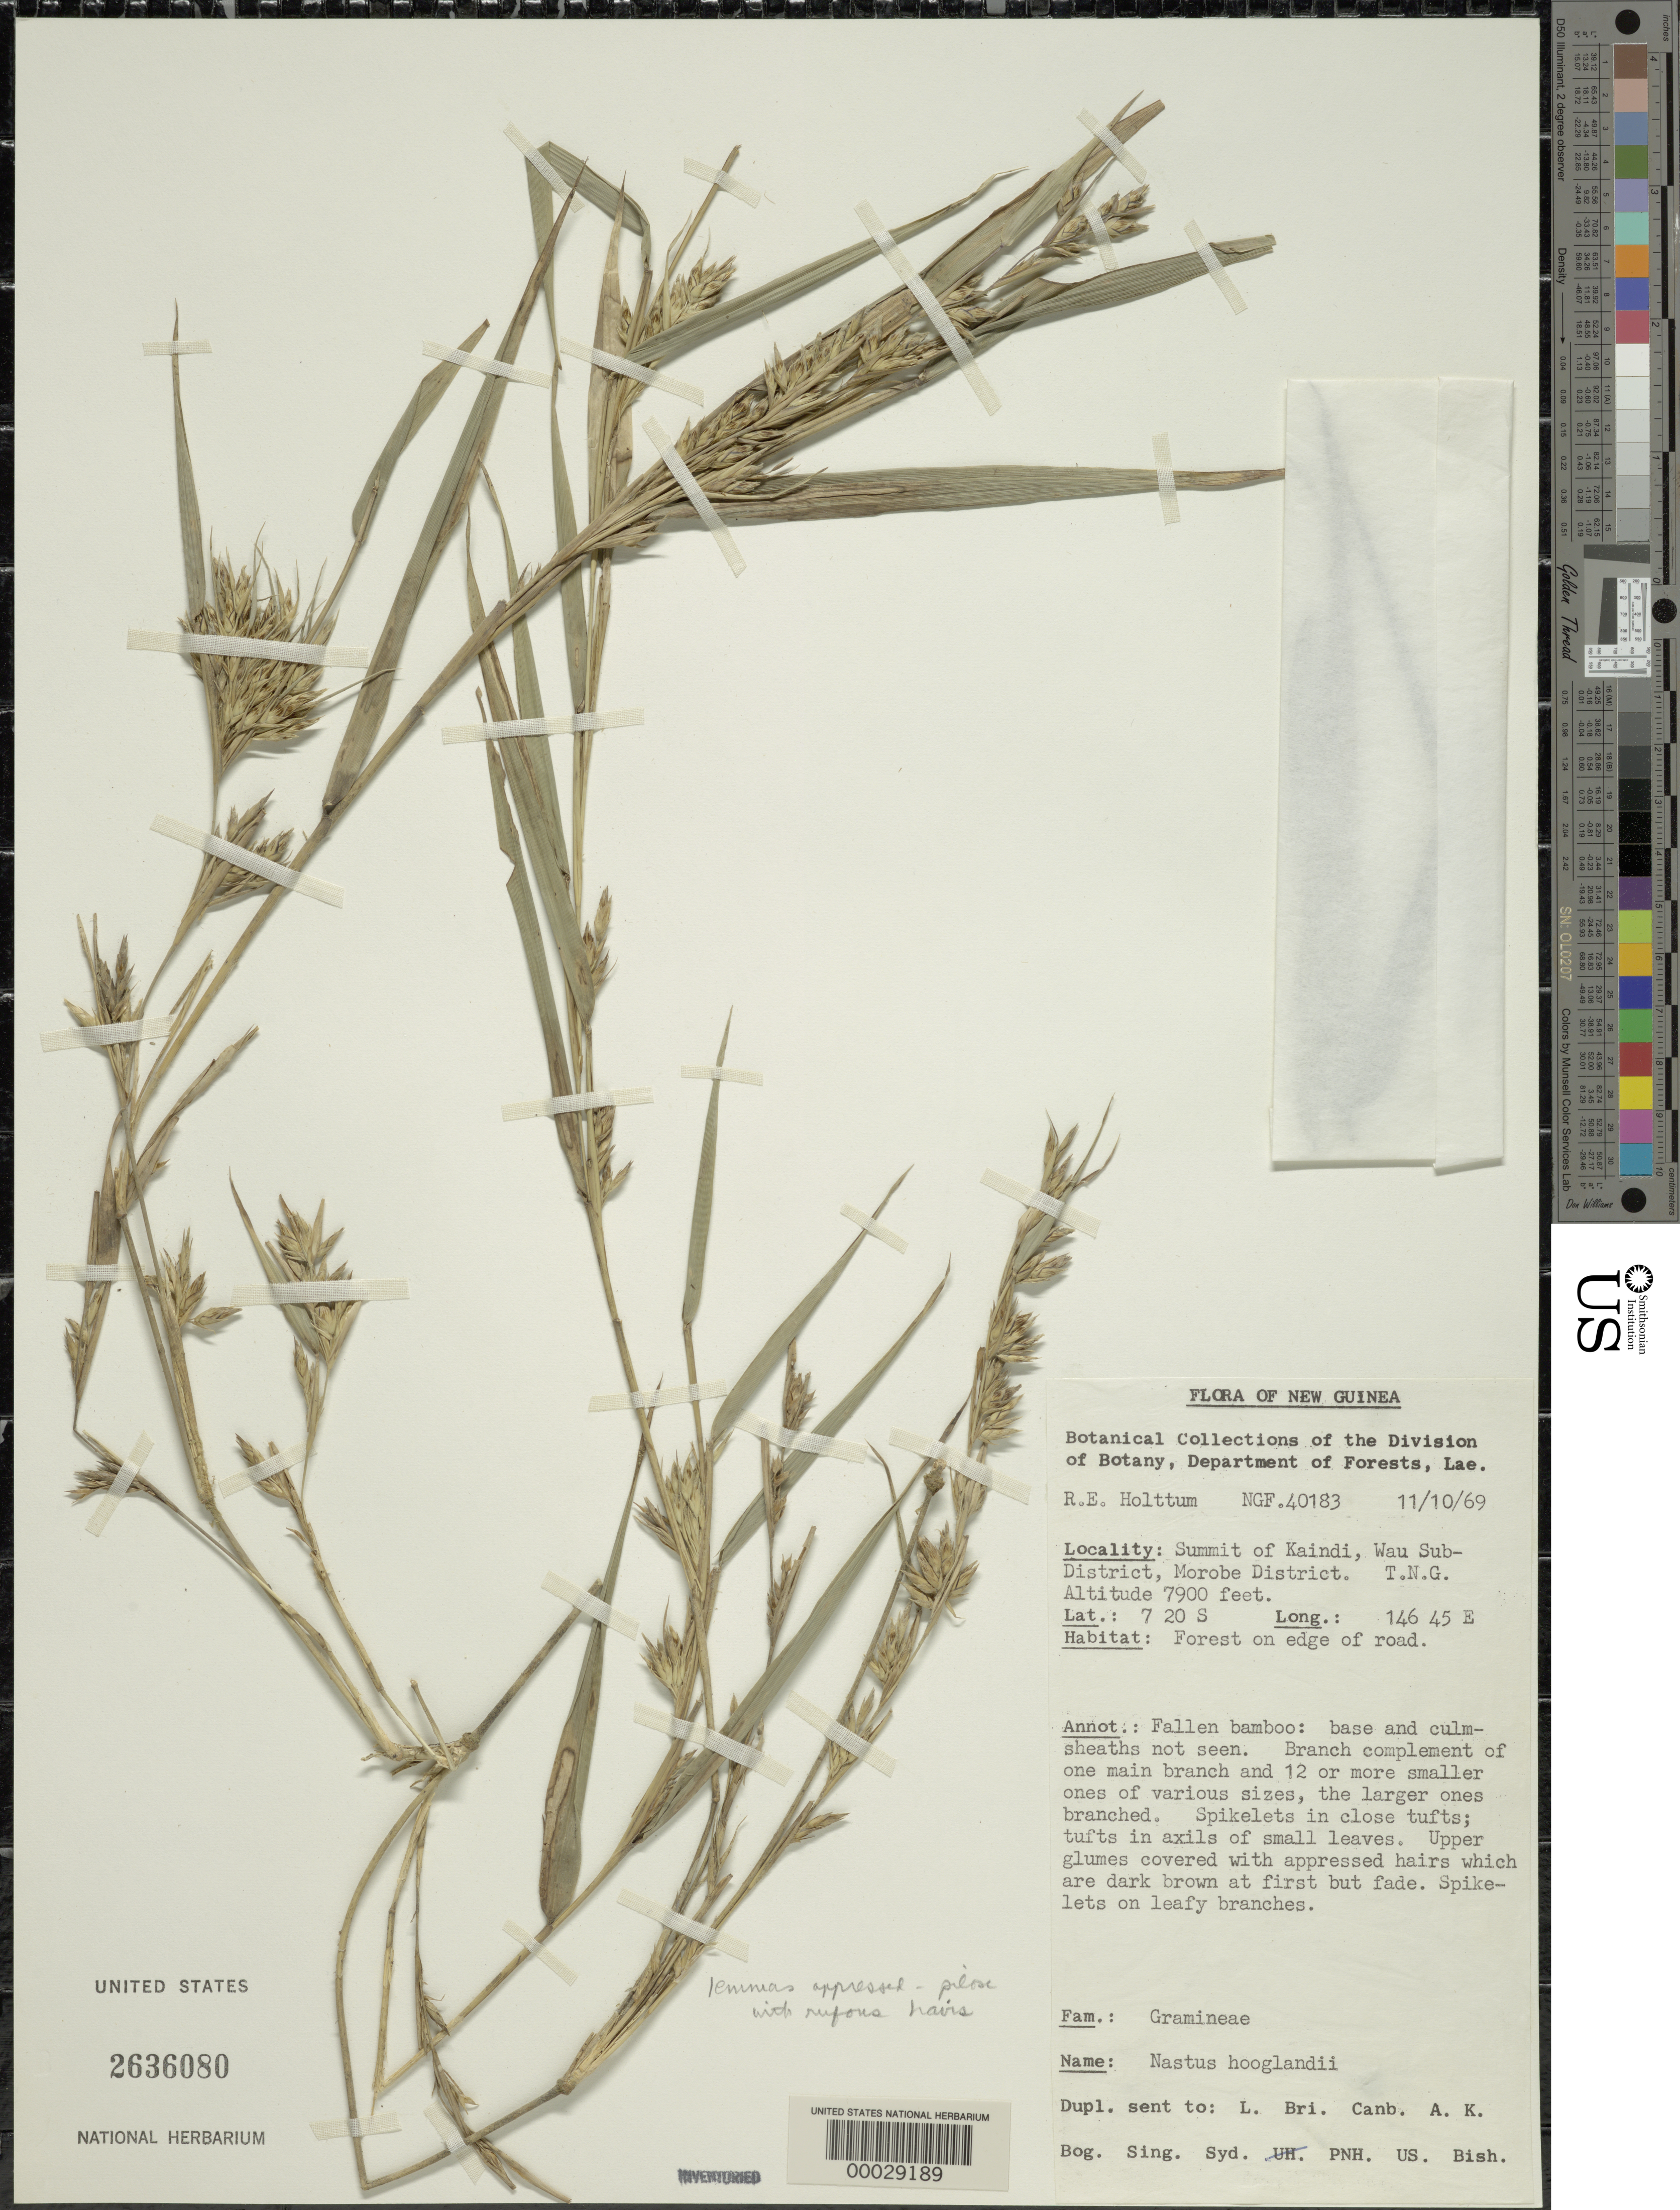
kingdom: Plantae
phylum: Tracheophyta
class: Liliopsida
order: Poales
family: Poaceae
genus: Nastus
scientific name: Nastus hooglandii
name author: Holttum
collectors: R. E. Holttum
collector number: Ngf 40183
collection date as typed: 11 Oct 1969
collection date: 1969-10-11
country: Papua New Guinea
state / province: Morobe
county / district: Wau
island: New Guinea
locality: Kaindl, wau sub-district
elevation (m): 2410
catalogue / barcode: US 2636080